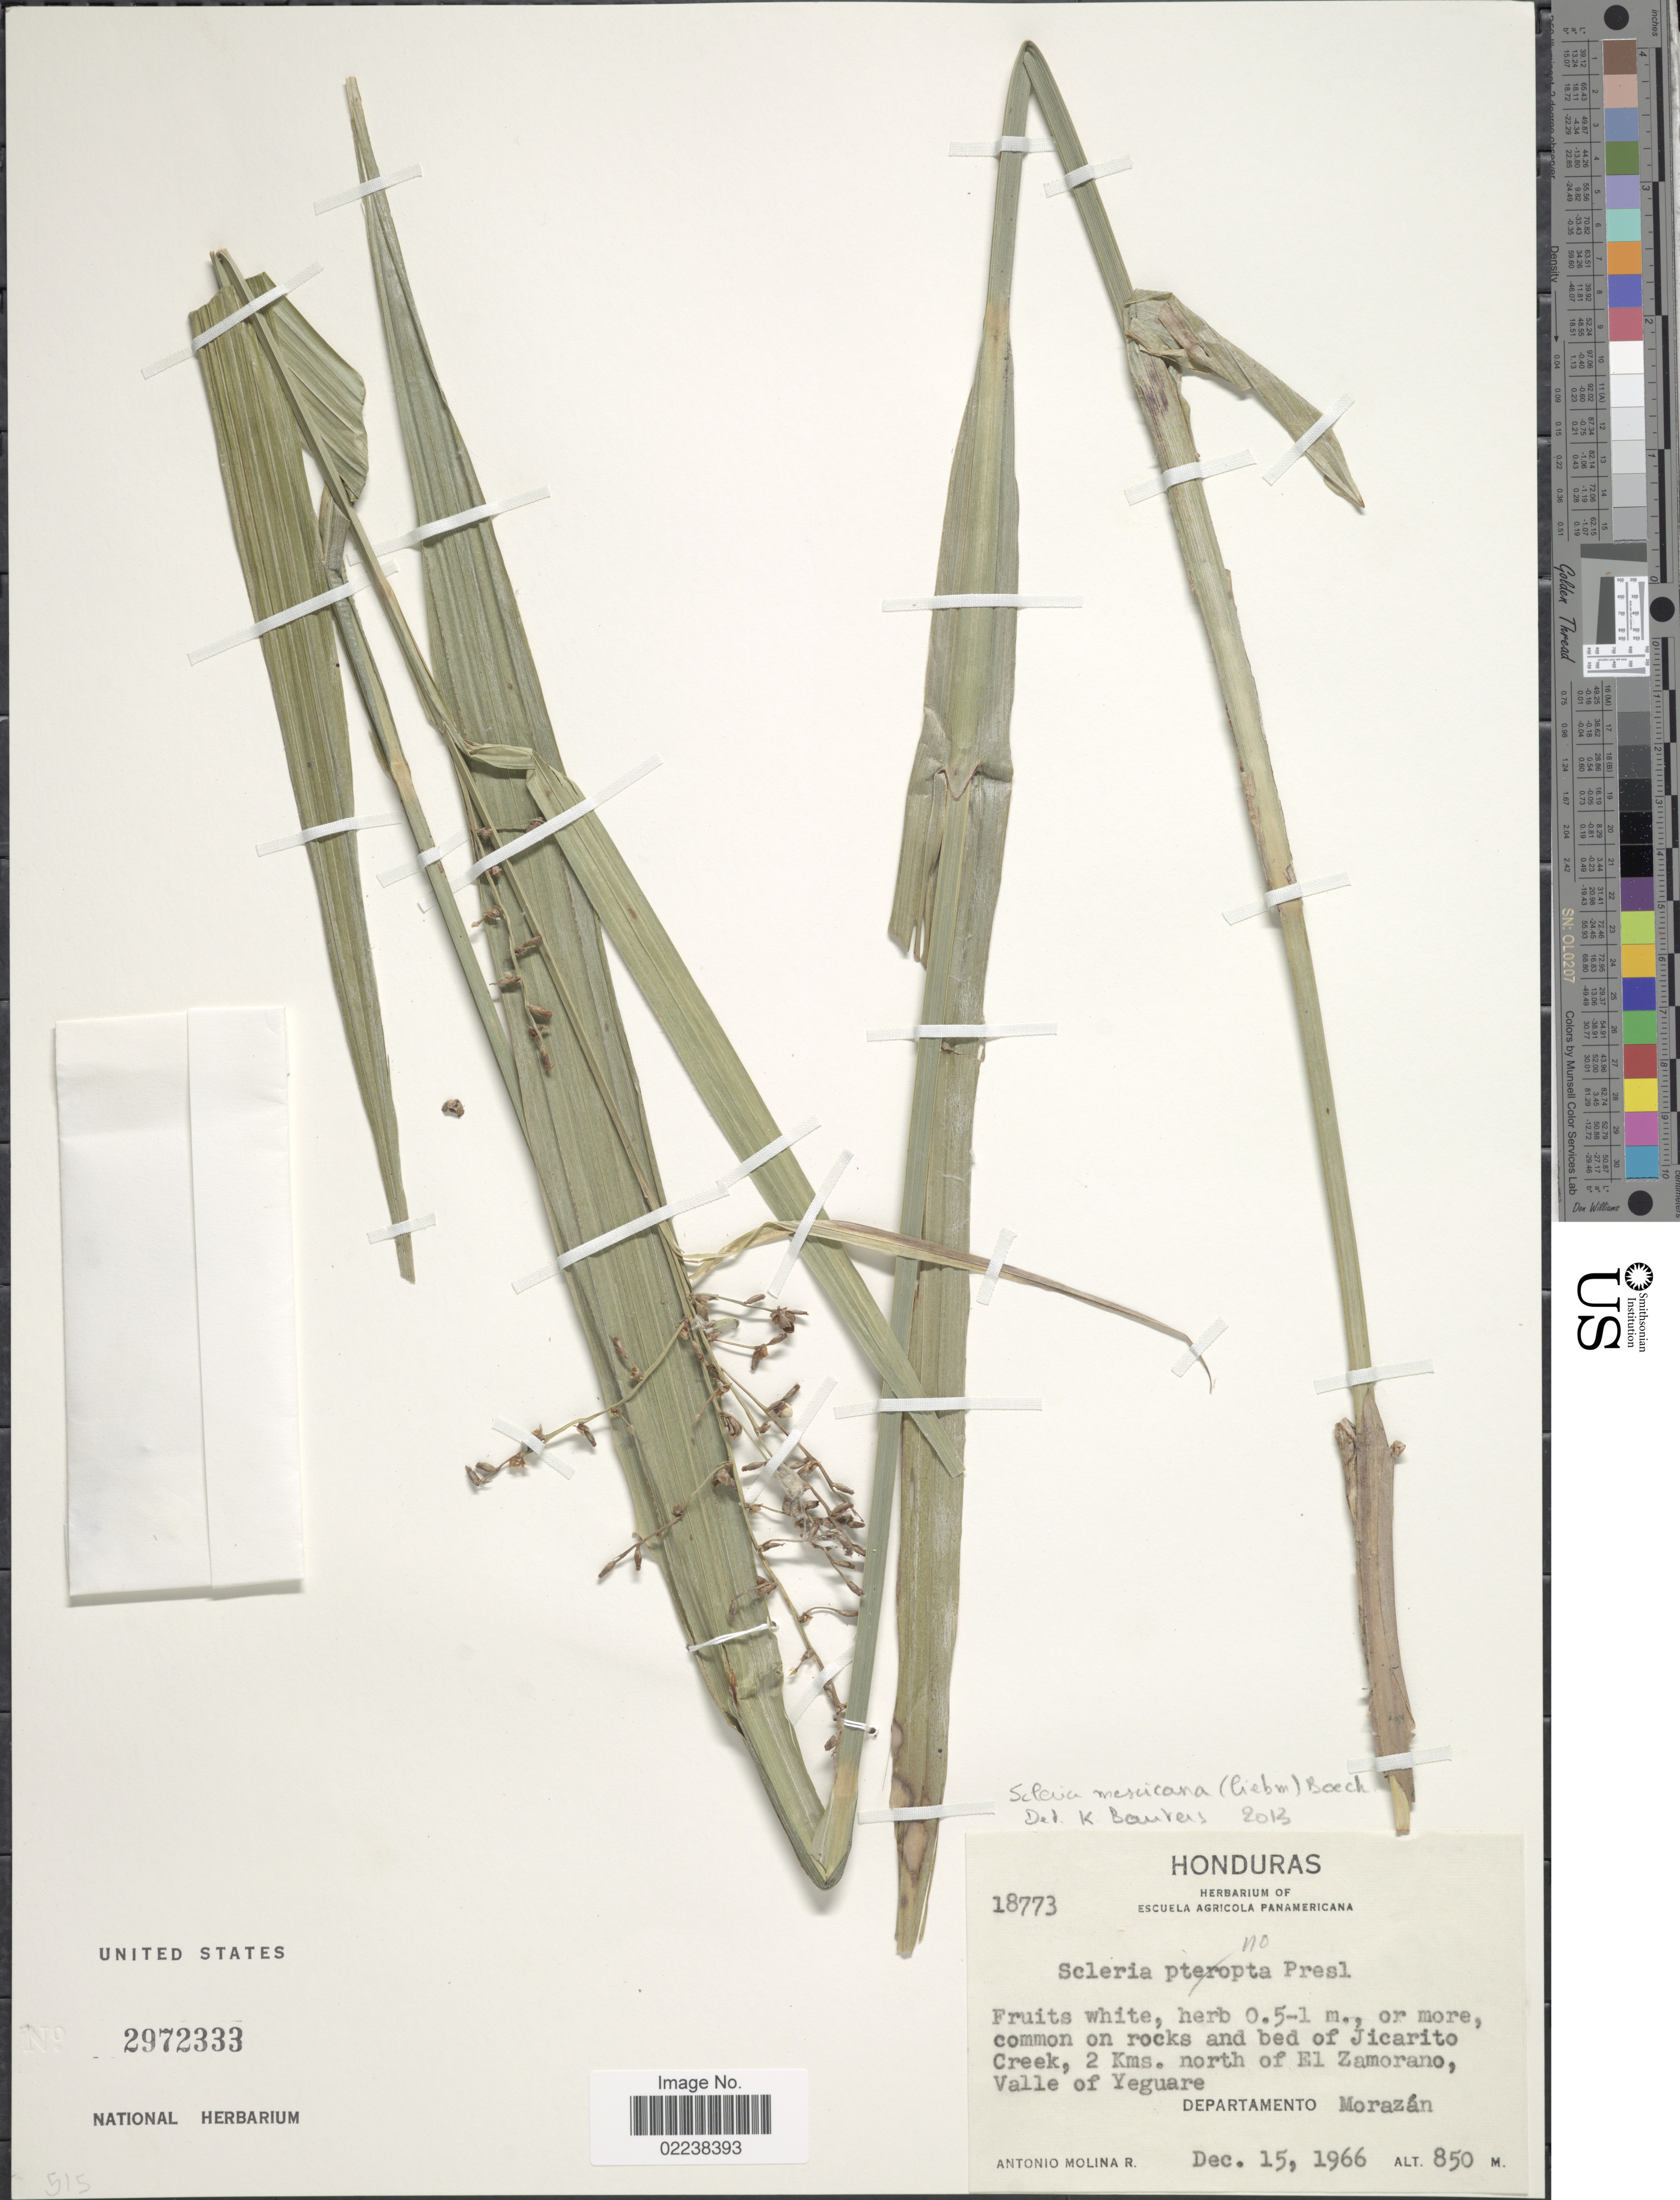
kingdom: Plantae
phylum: Tracheophyta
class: Liliopsida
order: Poales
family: Cyperaceae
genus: Scleria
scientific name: Scleria sp.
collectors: A. Molina R.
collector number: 18773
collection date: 1966-12-15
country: Honduras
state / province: Fco. Morazán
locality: Honduras, common on rocks and bed of Jicarito Creek, 2 Kms. north of El Zamorano, Valle of Yeguare, Departamento Morazan.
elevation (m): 850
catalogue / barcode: US 2972333